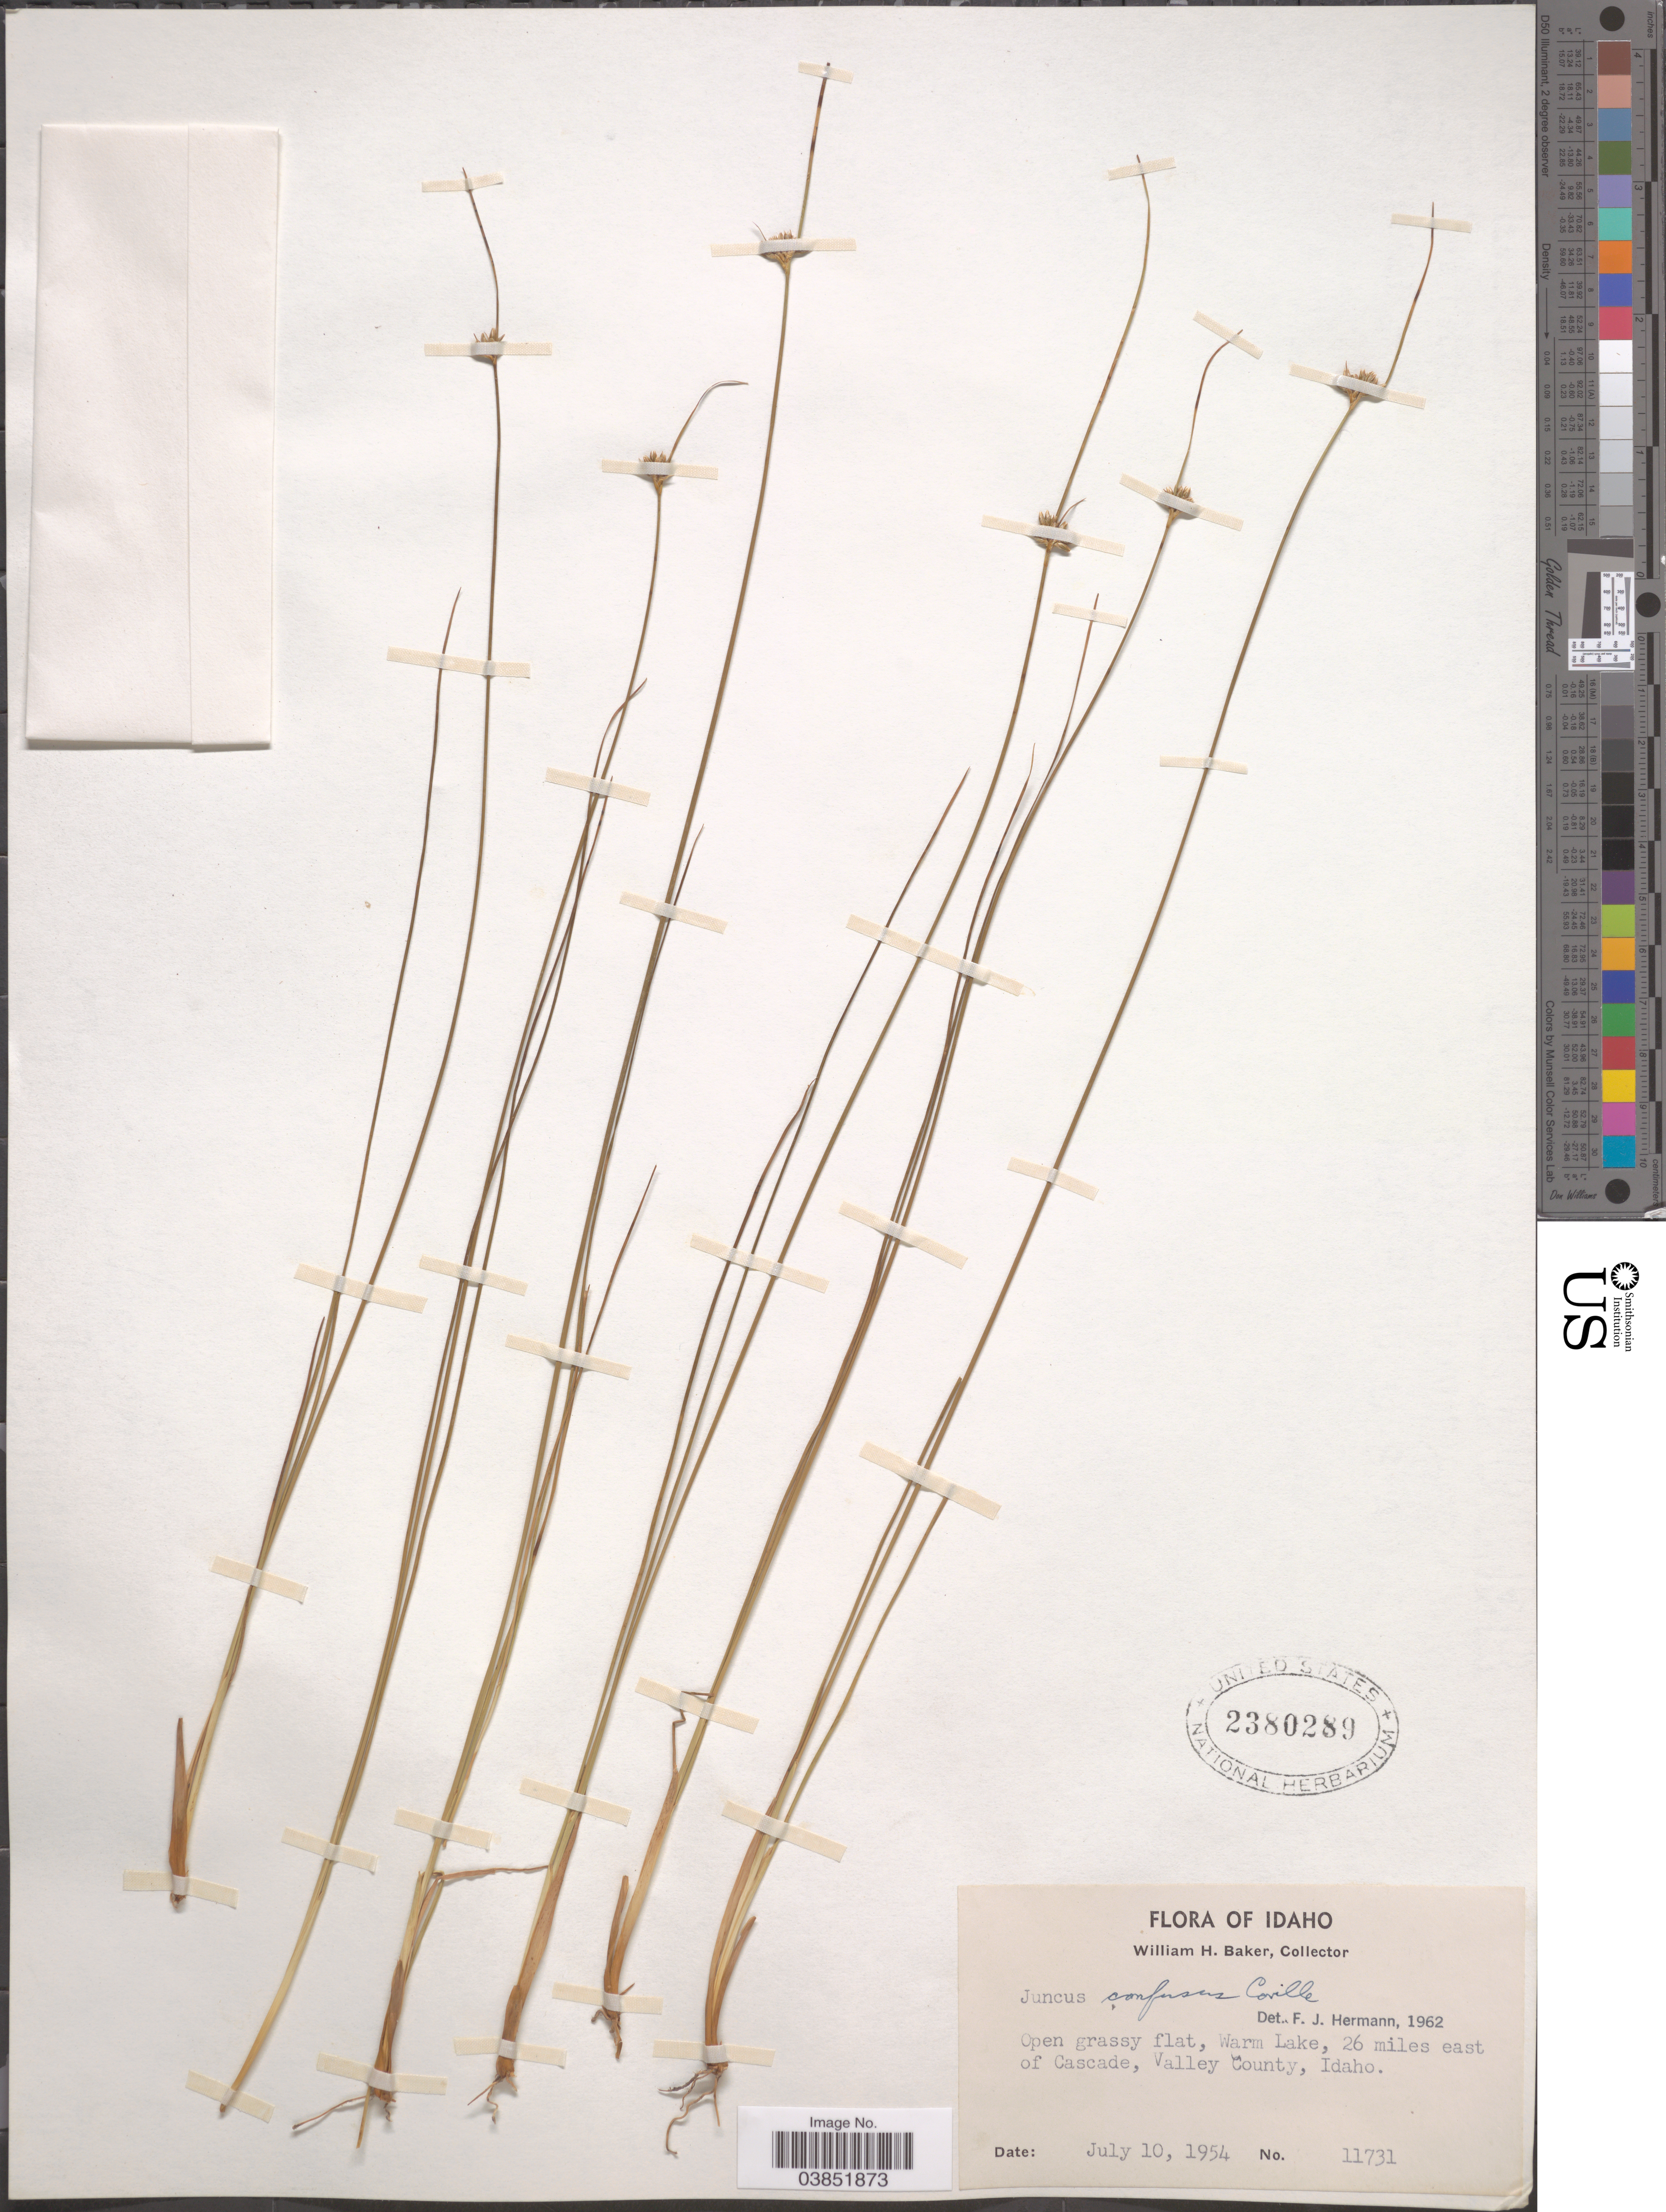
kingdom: Plantae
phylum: Tracheophyta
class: Liliopsida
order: Poales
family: Juncaceae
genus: Juncus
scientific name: Juncus confusus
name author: Coville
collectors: W. H. Baker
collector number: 11731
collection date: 1954-07-10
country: United States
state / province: Idaho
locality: Open grassy flat, Warm Lake, 26 miles east of Cascade, Valley County.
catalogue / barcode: US 2380289